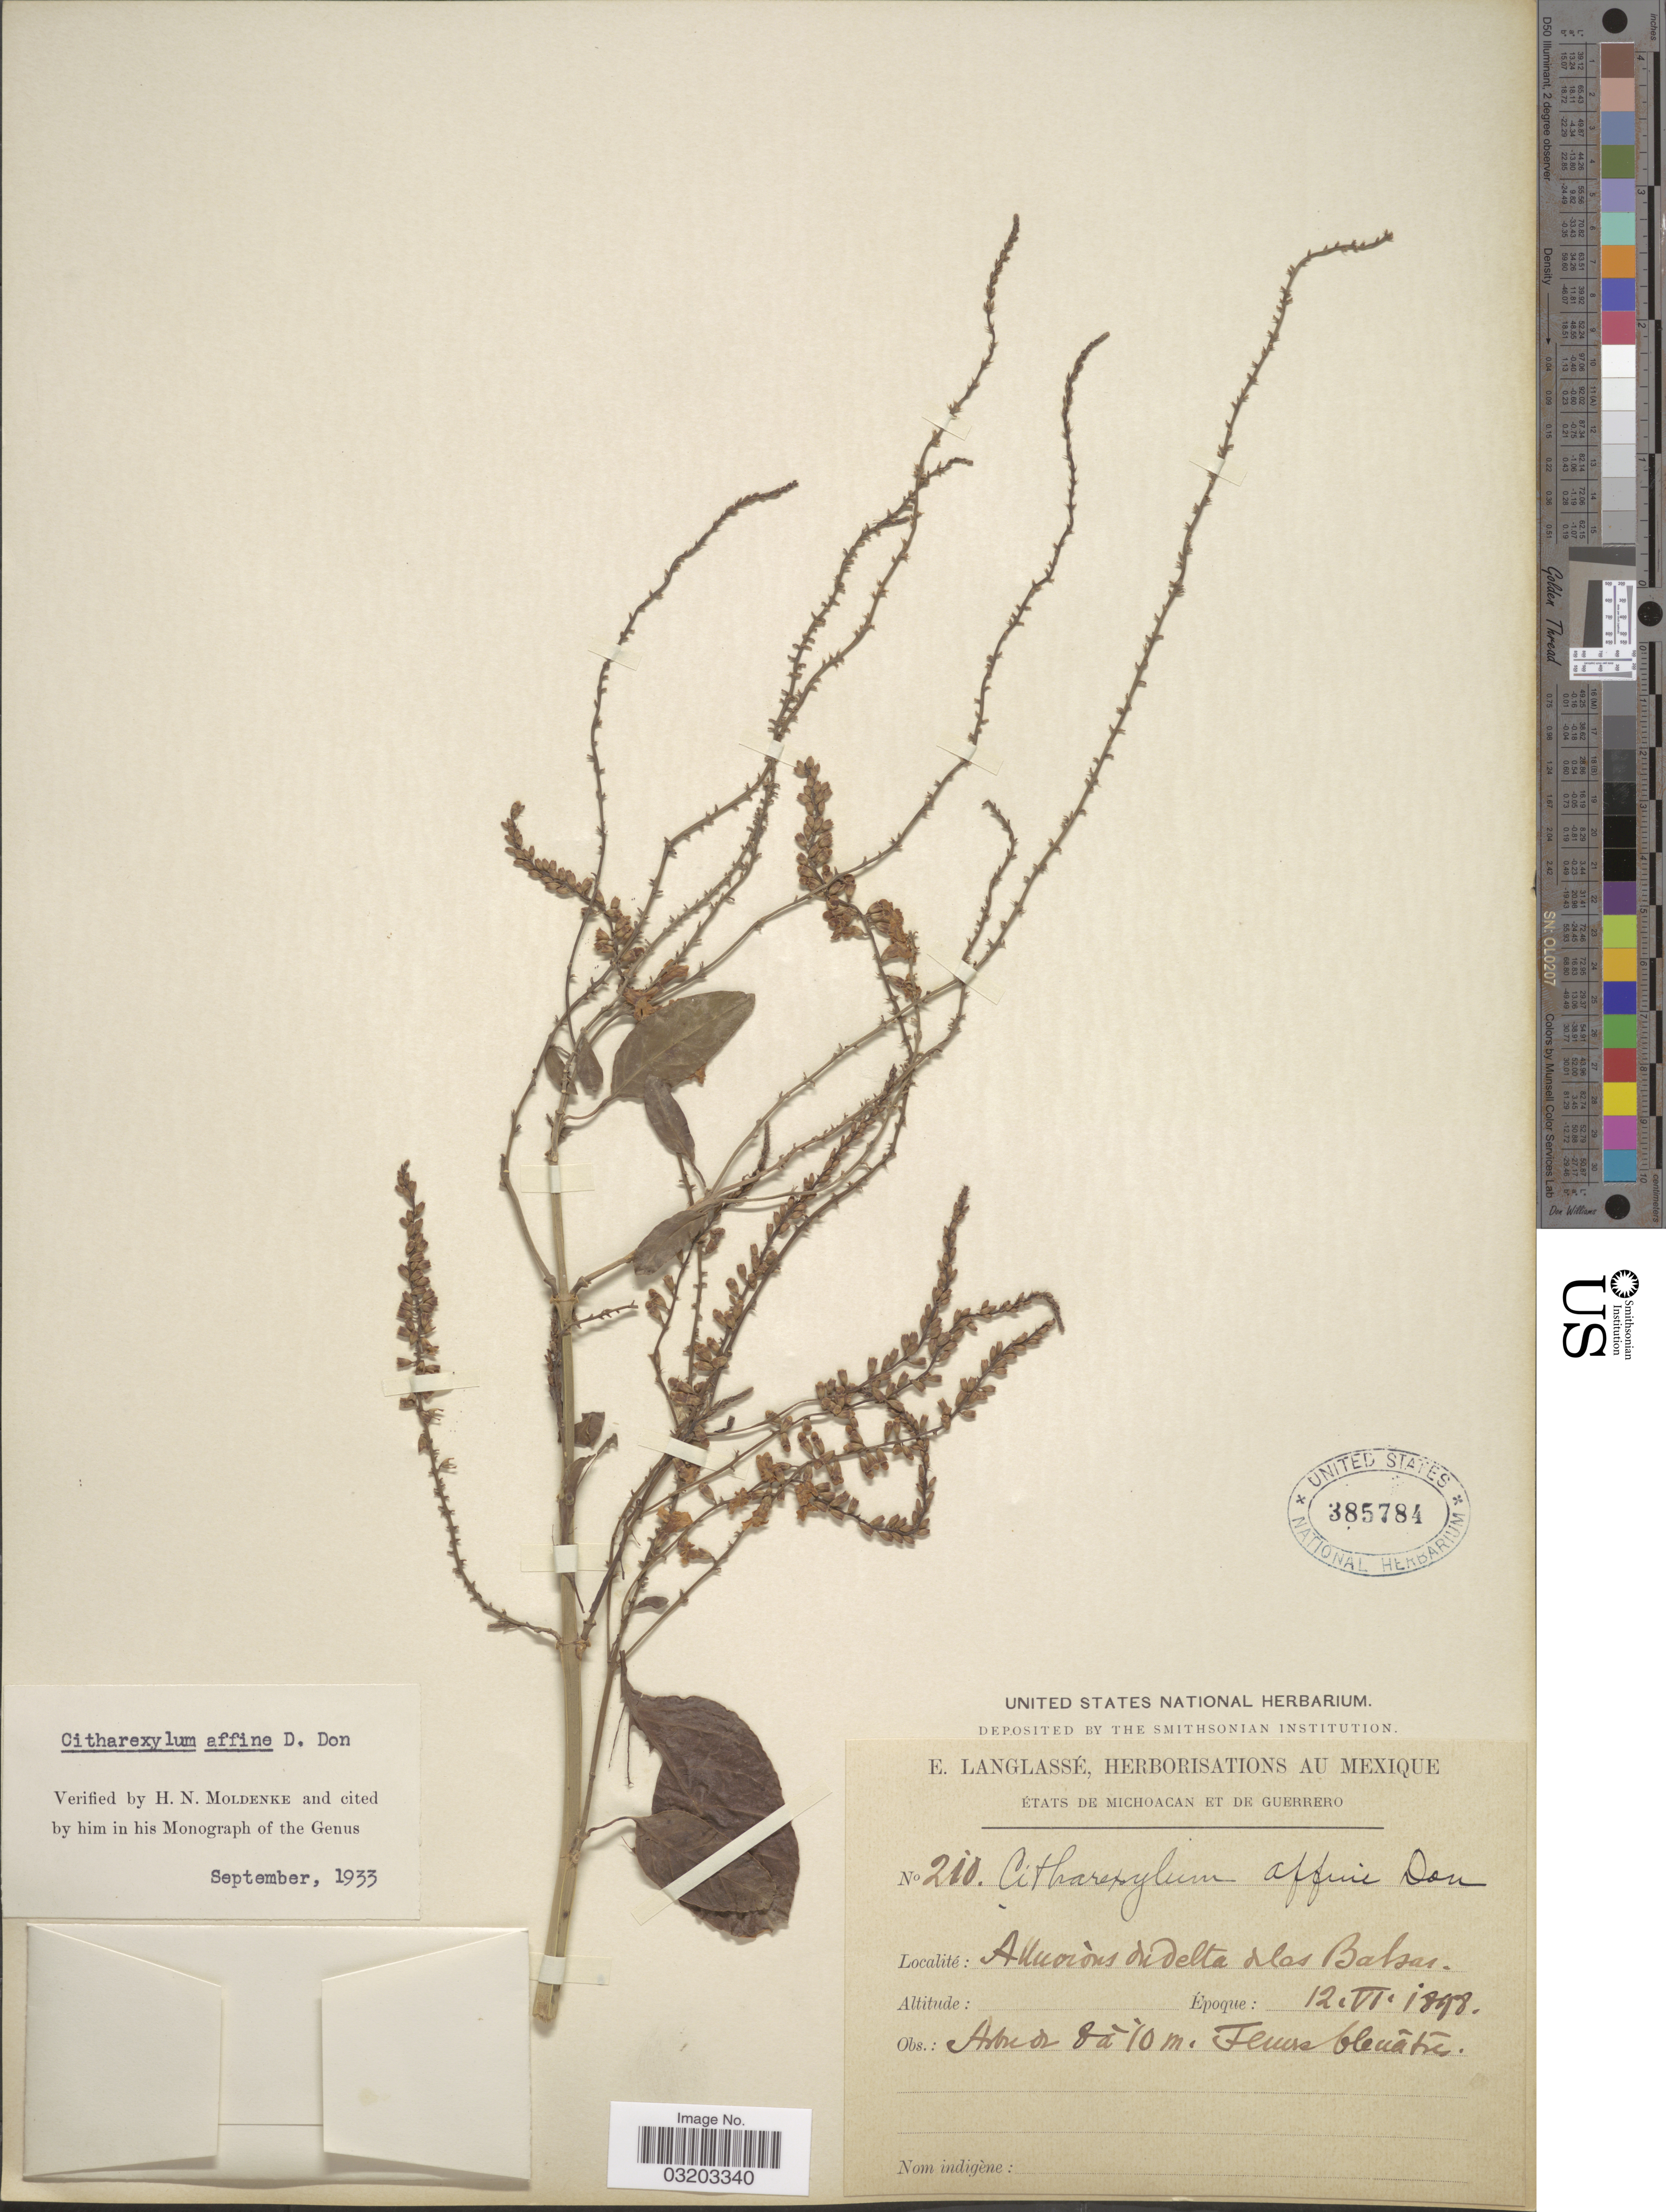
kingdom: Plantae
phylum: Tracheophyta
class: Magnoliopsida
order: Lamiales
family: Verbenaceae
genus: Citharexylum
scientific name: Citharexylum affine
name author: D. Don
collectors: E. Langlassé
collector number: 210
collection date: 1898-06-12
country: Mexico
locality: États de Michoacan et de Guerrero. Alluvions du delta de las Balsas.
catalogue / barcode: US 385784